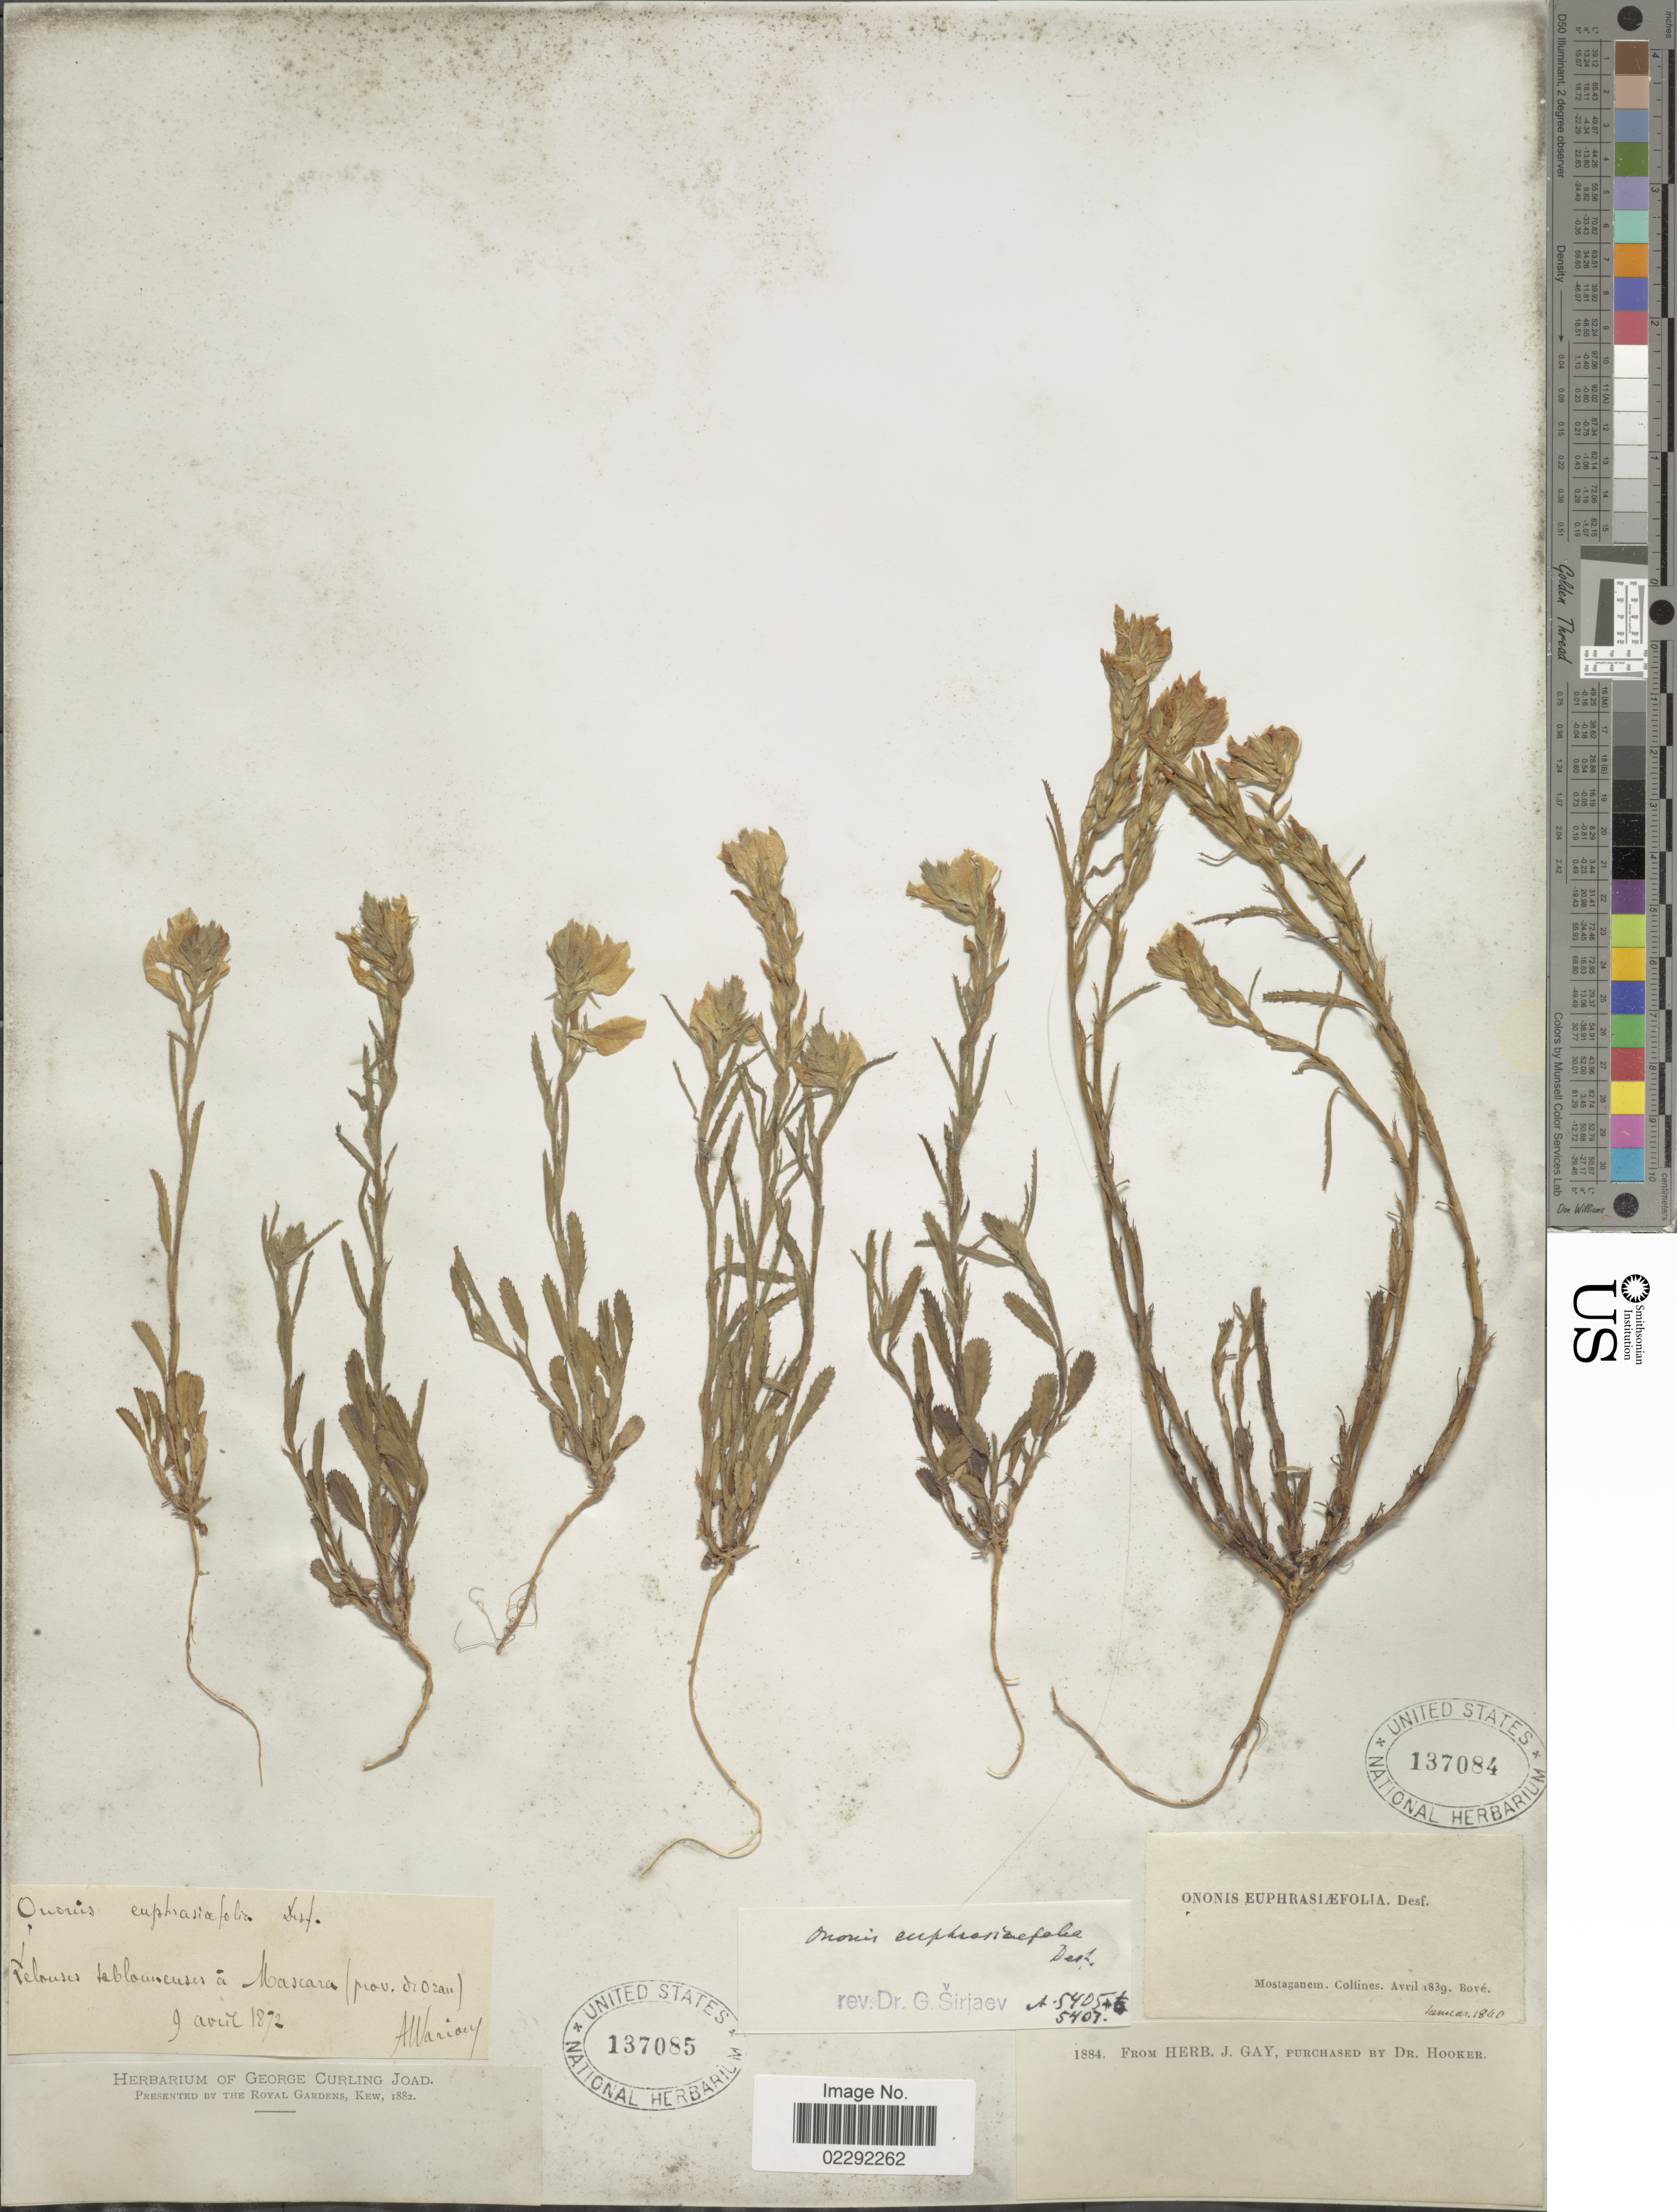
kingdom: Plantae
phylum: Tracheophyta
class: Magnoliopsida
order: Fabales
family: Fabaceae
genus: Ononis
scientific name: Ononis euphrasiifolia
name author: Desf.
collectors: Bové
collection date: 1840-01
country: Algeria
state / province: Mostaganem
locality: Collines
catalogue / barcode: US 137084